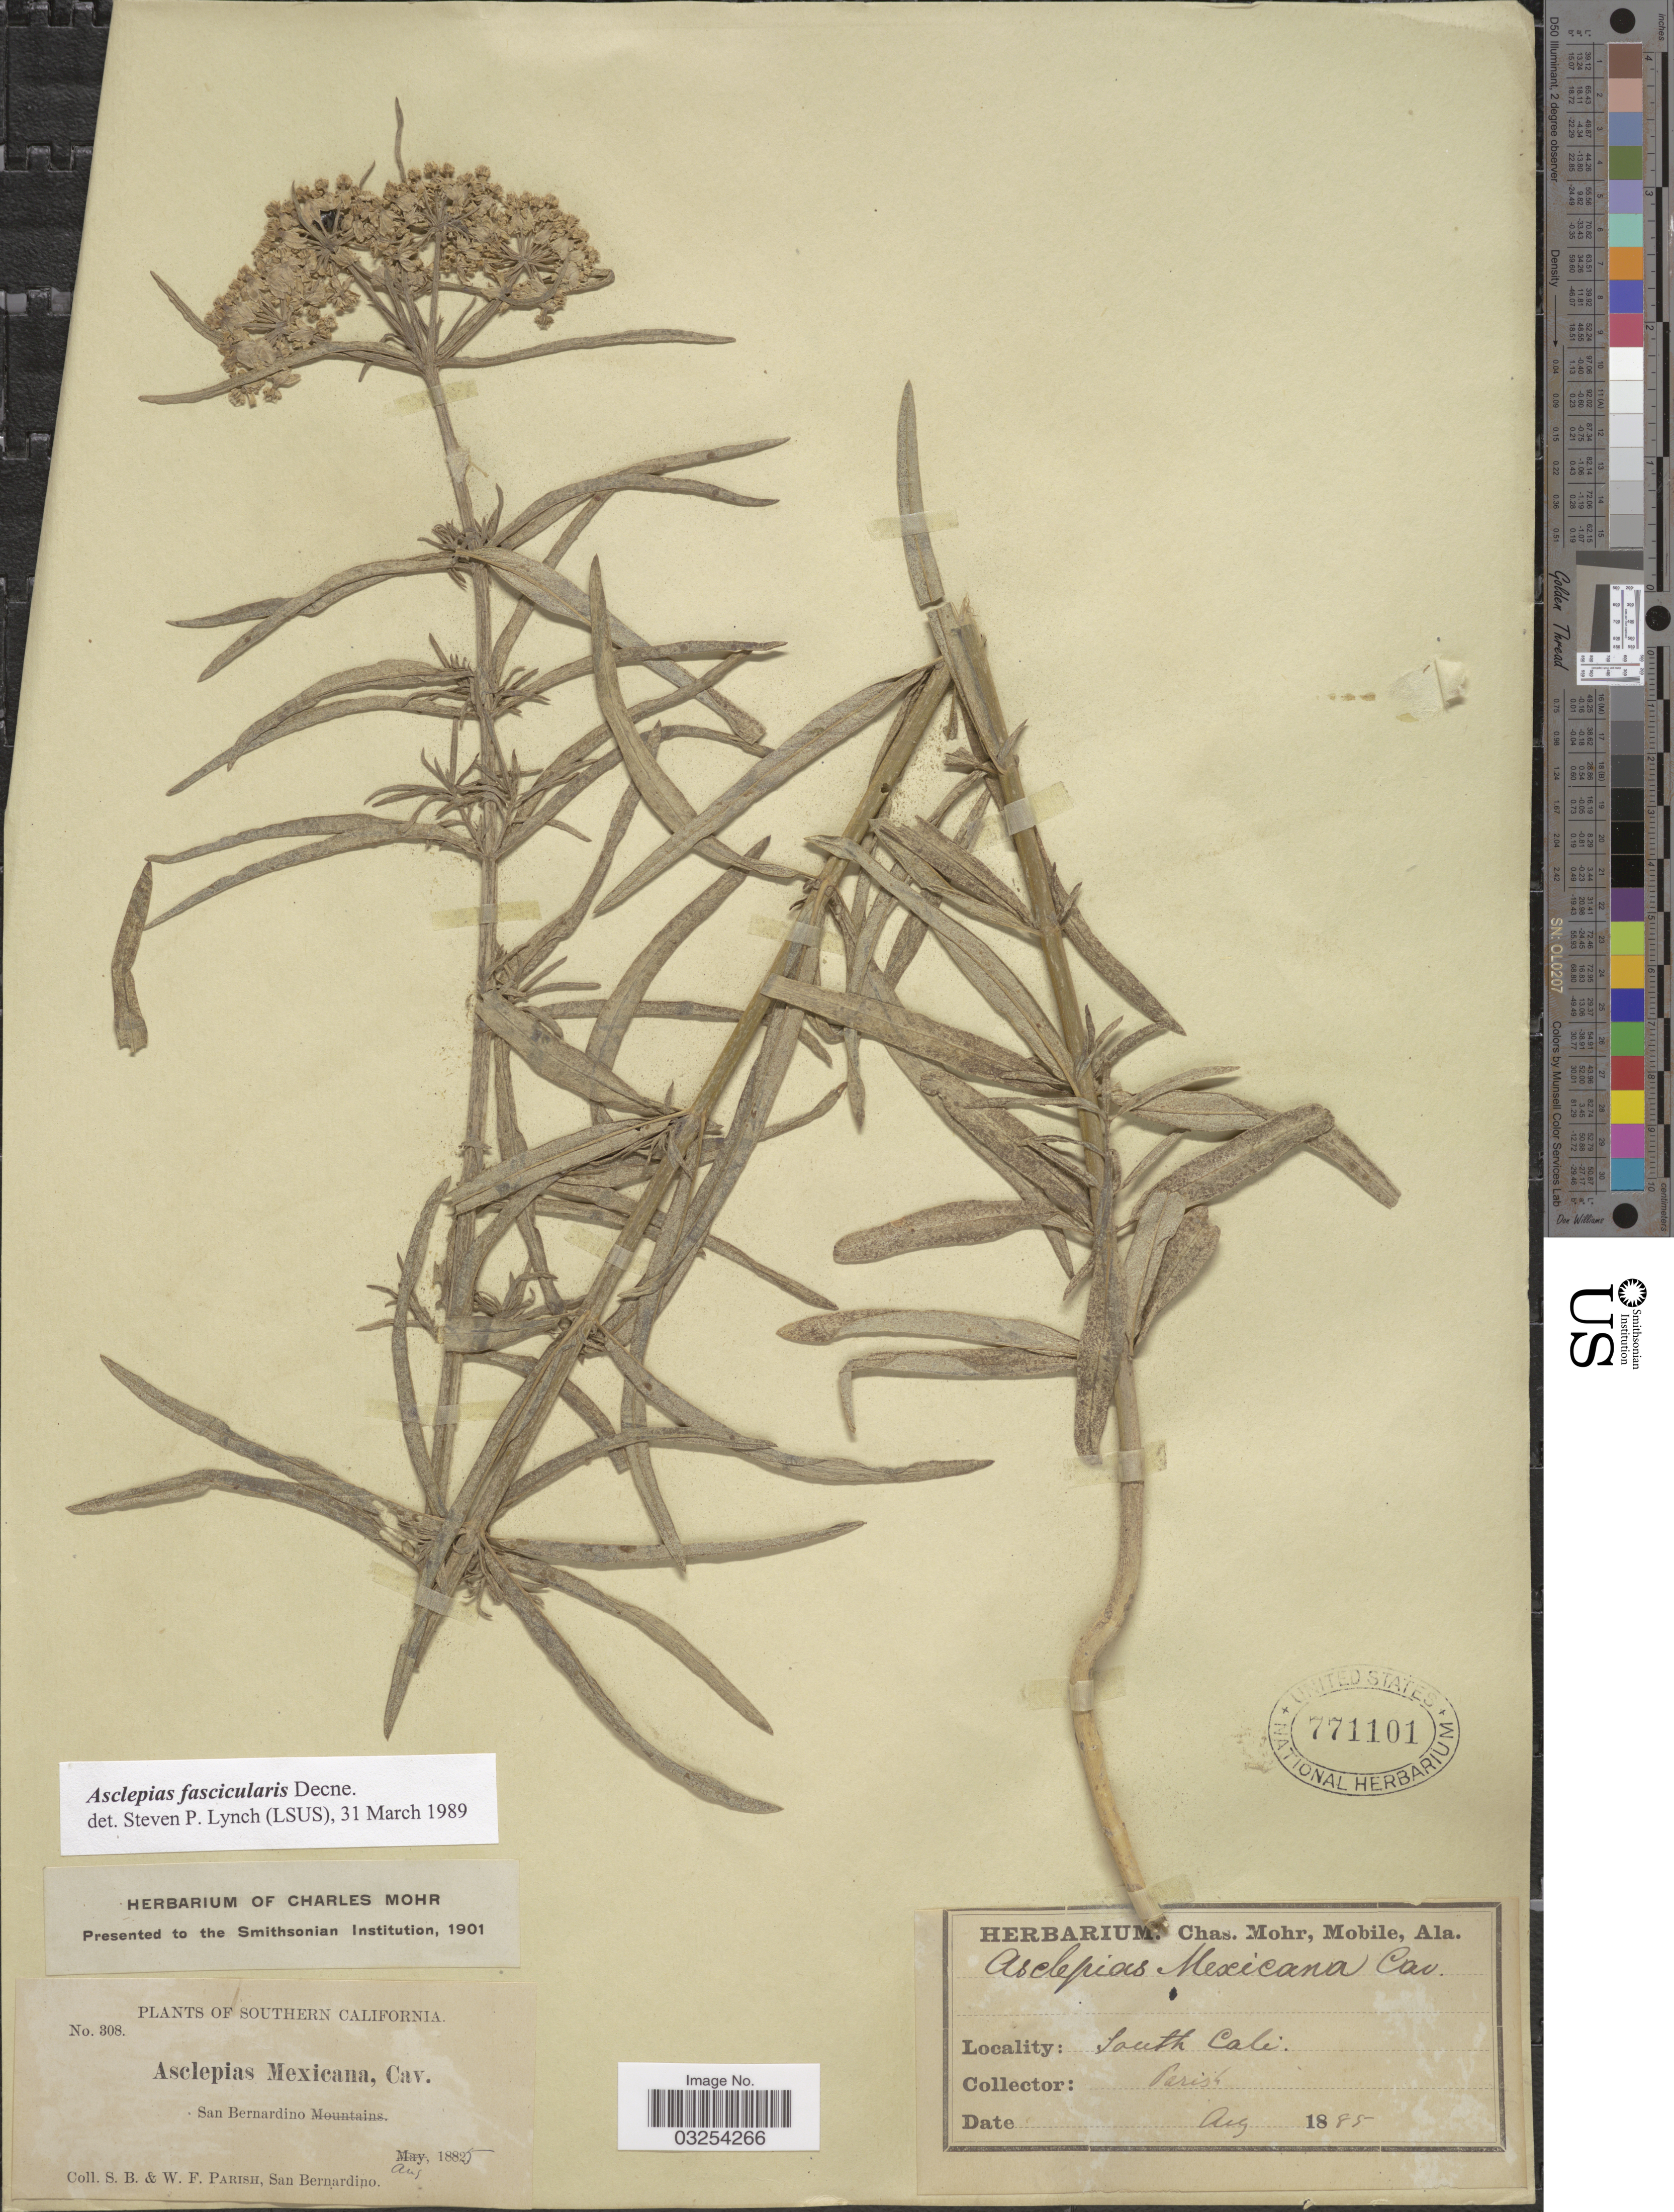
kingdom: Plantae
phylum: Tracheophyta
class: Magnoliopsida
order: Gentianales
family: Apocynaceae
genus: Asclepias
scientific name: Asclepias fascicularis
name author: Decne.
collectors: S. B. Parish & W. F. Parish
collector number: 308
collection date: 1885-08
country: United States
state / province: California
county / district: San Bernardino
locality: Southern California. San Bernardino.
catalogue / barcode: US 771101